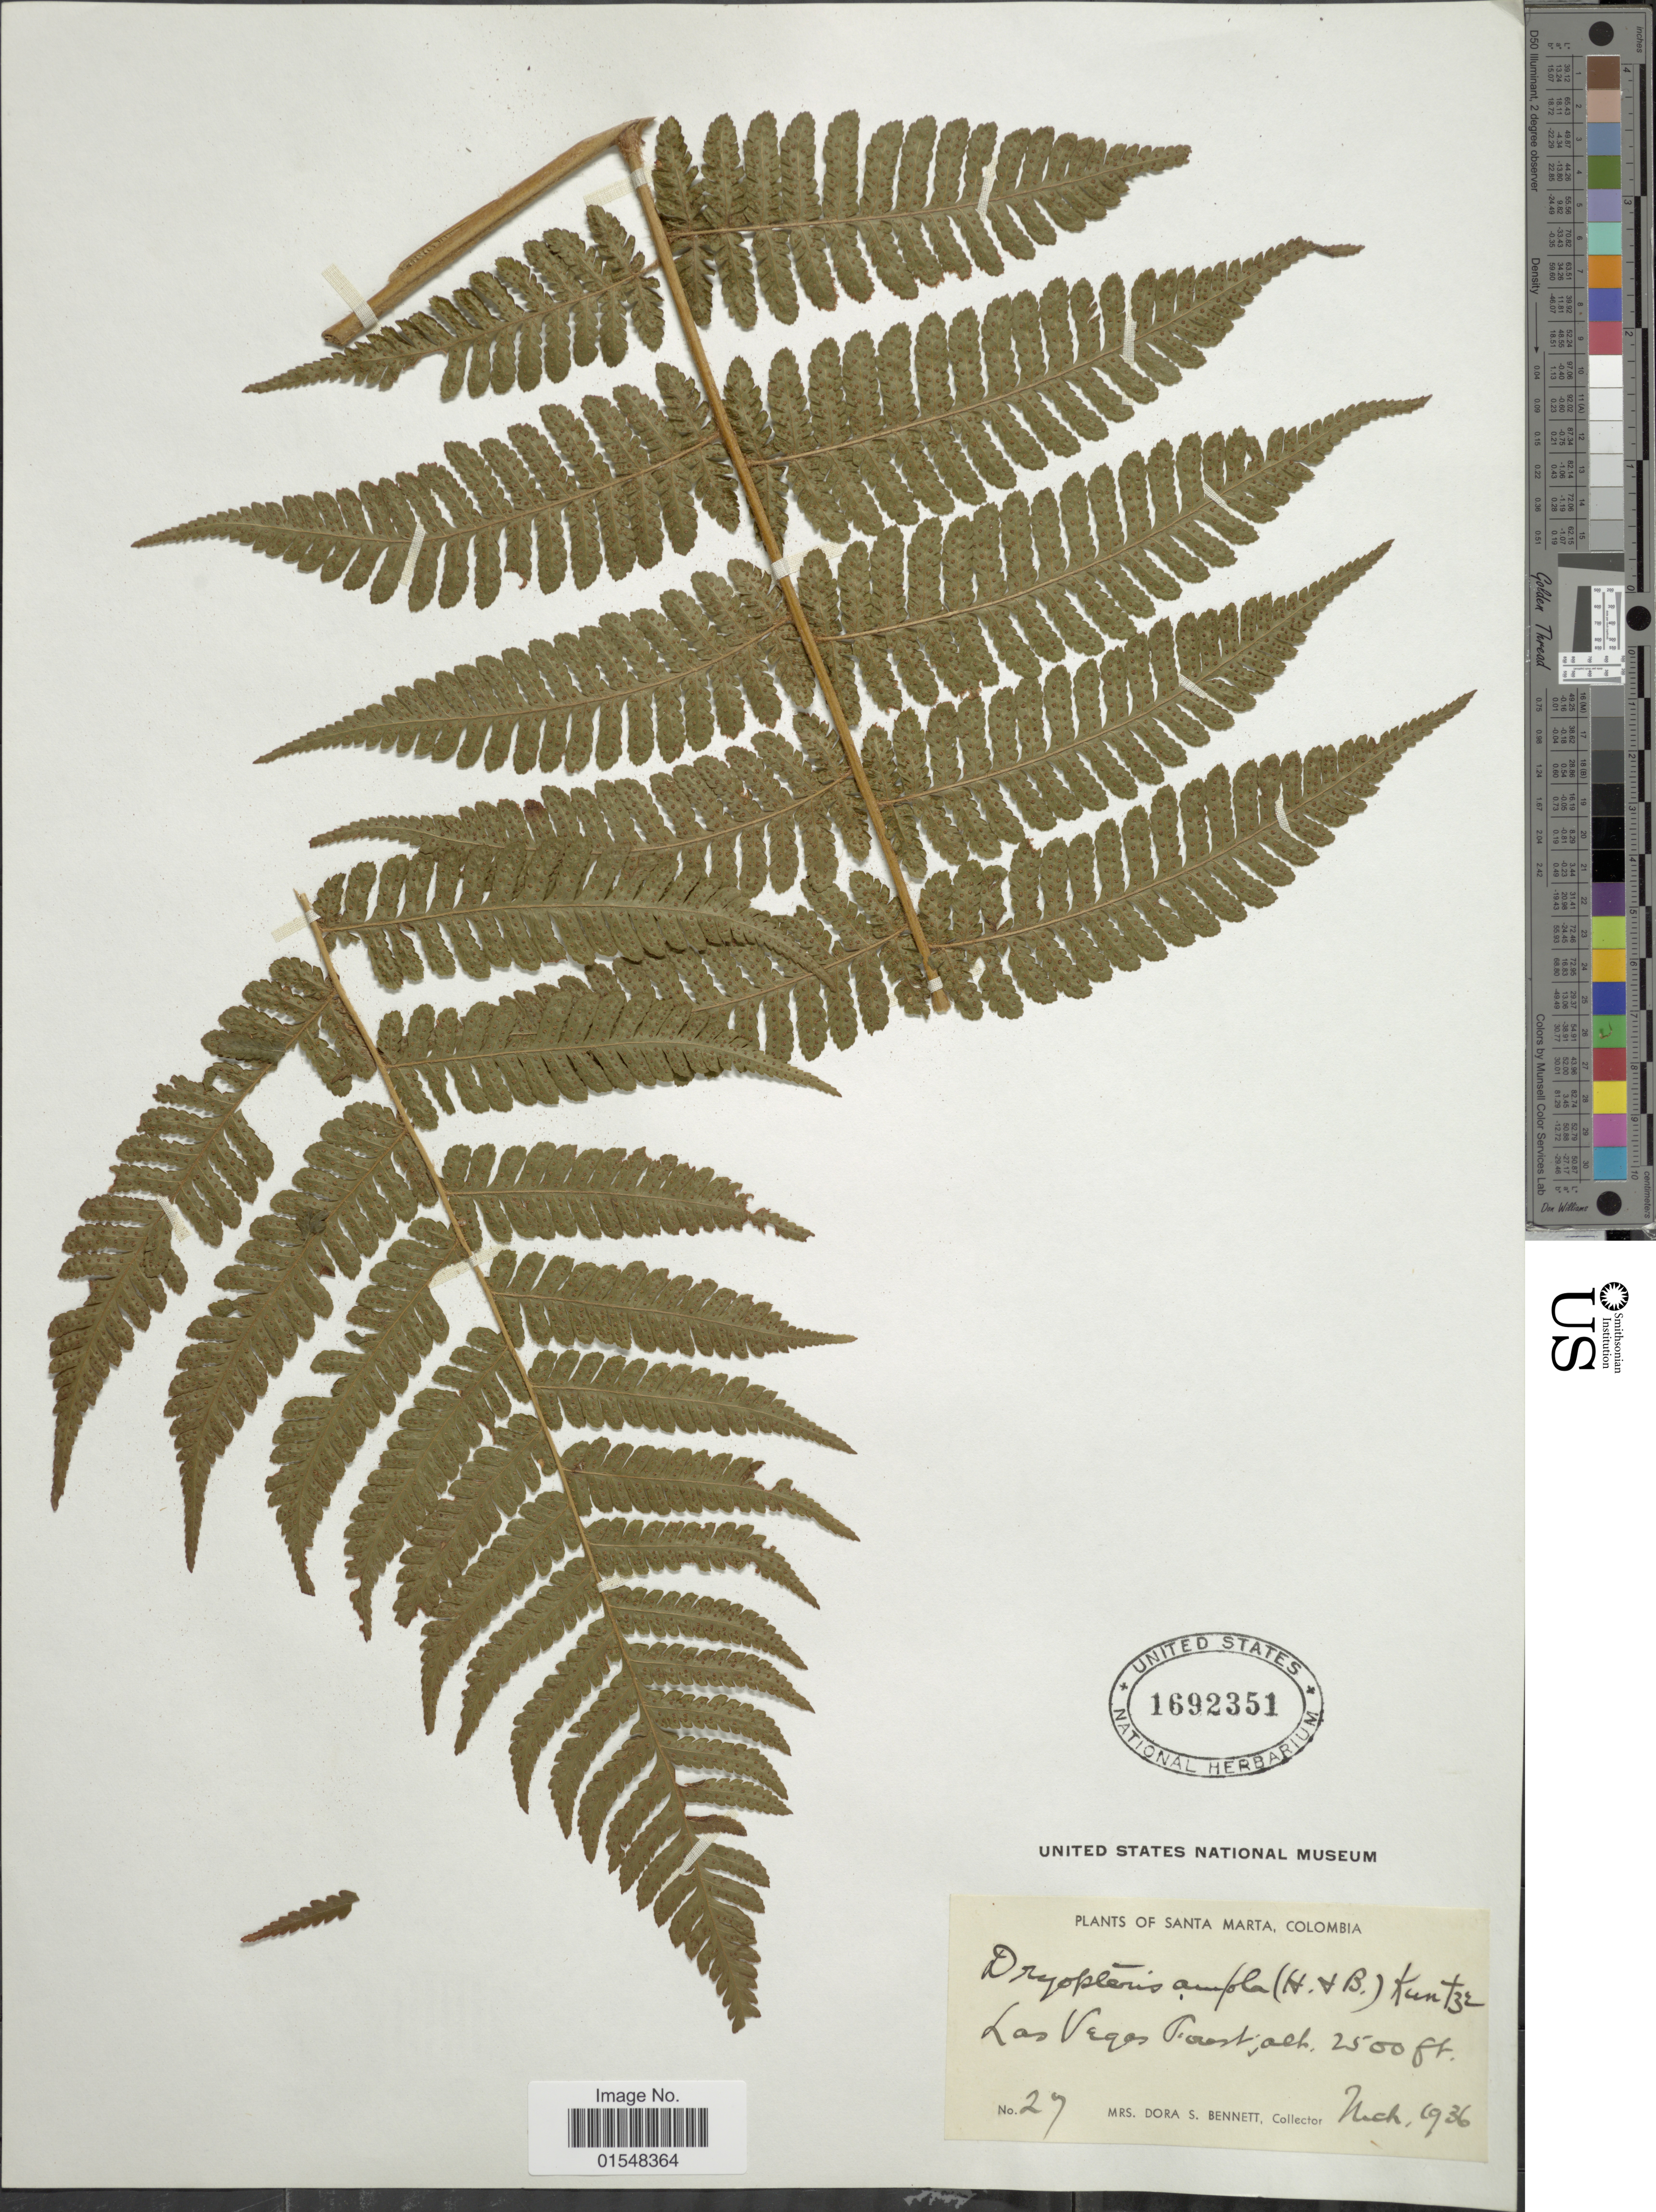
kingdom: Plantae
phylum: Tracheophyta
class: Polypodiopsida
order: Polypodiales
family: Dryopteridaceae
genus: Ctenitis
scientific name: Ctenitis sloanei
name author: (Poepp. ex Spreng.) C.V. Morton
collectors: D. Bennett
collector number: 27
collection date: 1936-03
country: Colombia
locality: Las Vegos Forest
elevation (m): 762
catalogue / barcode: US 1692351